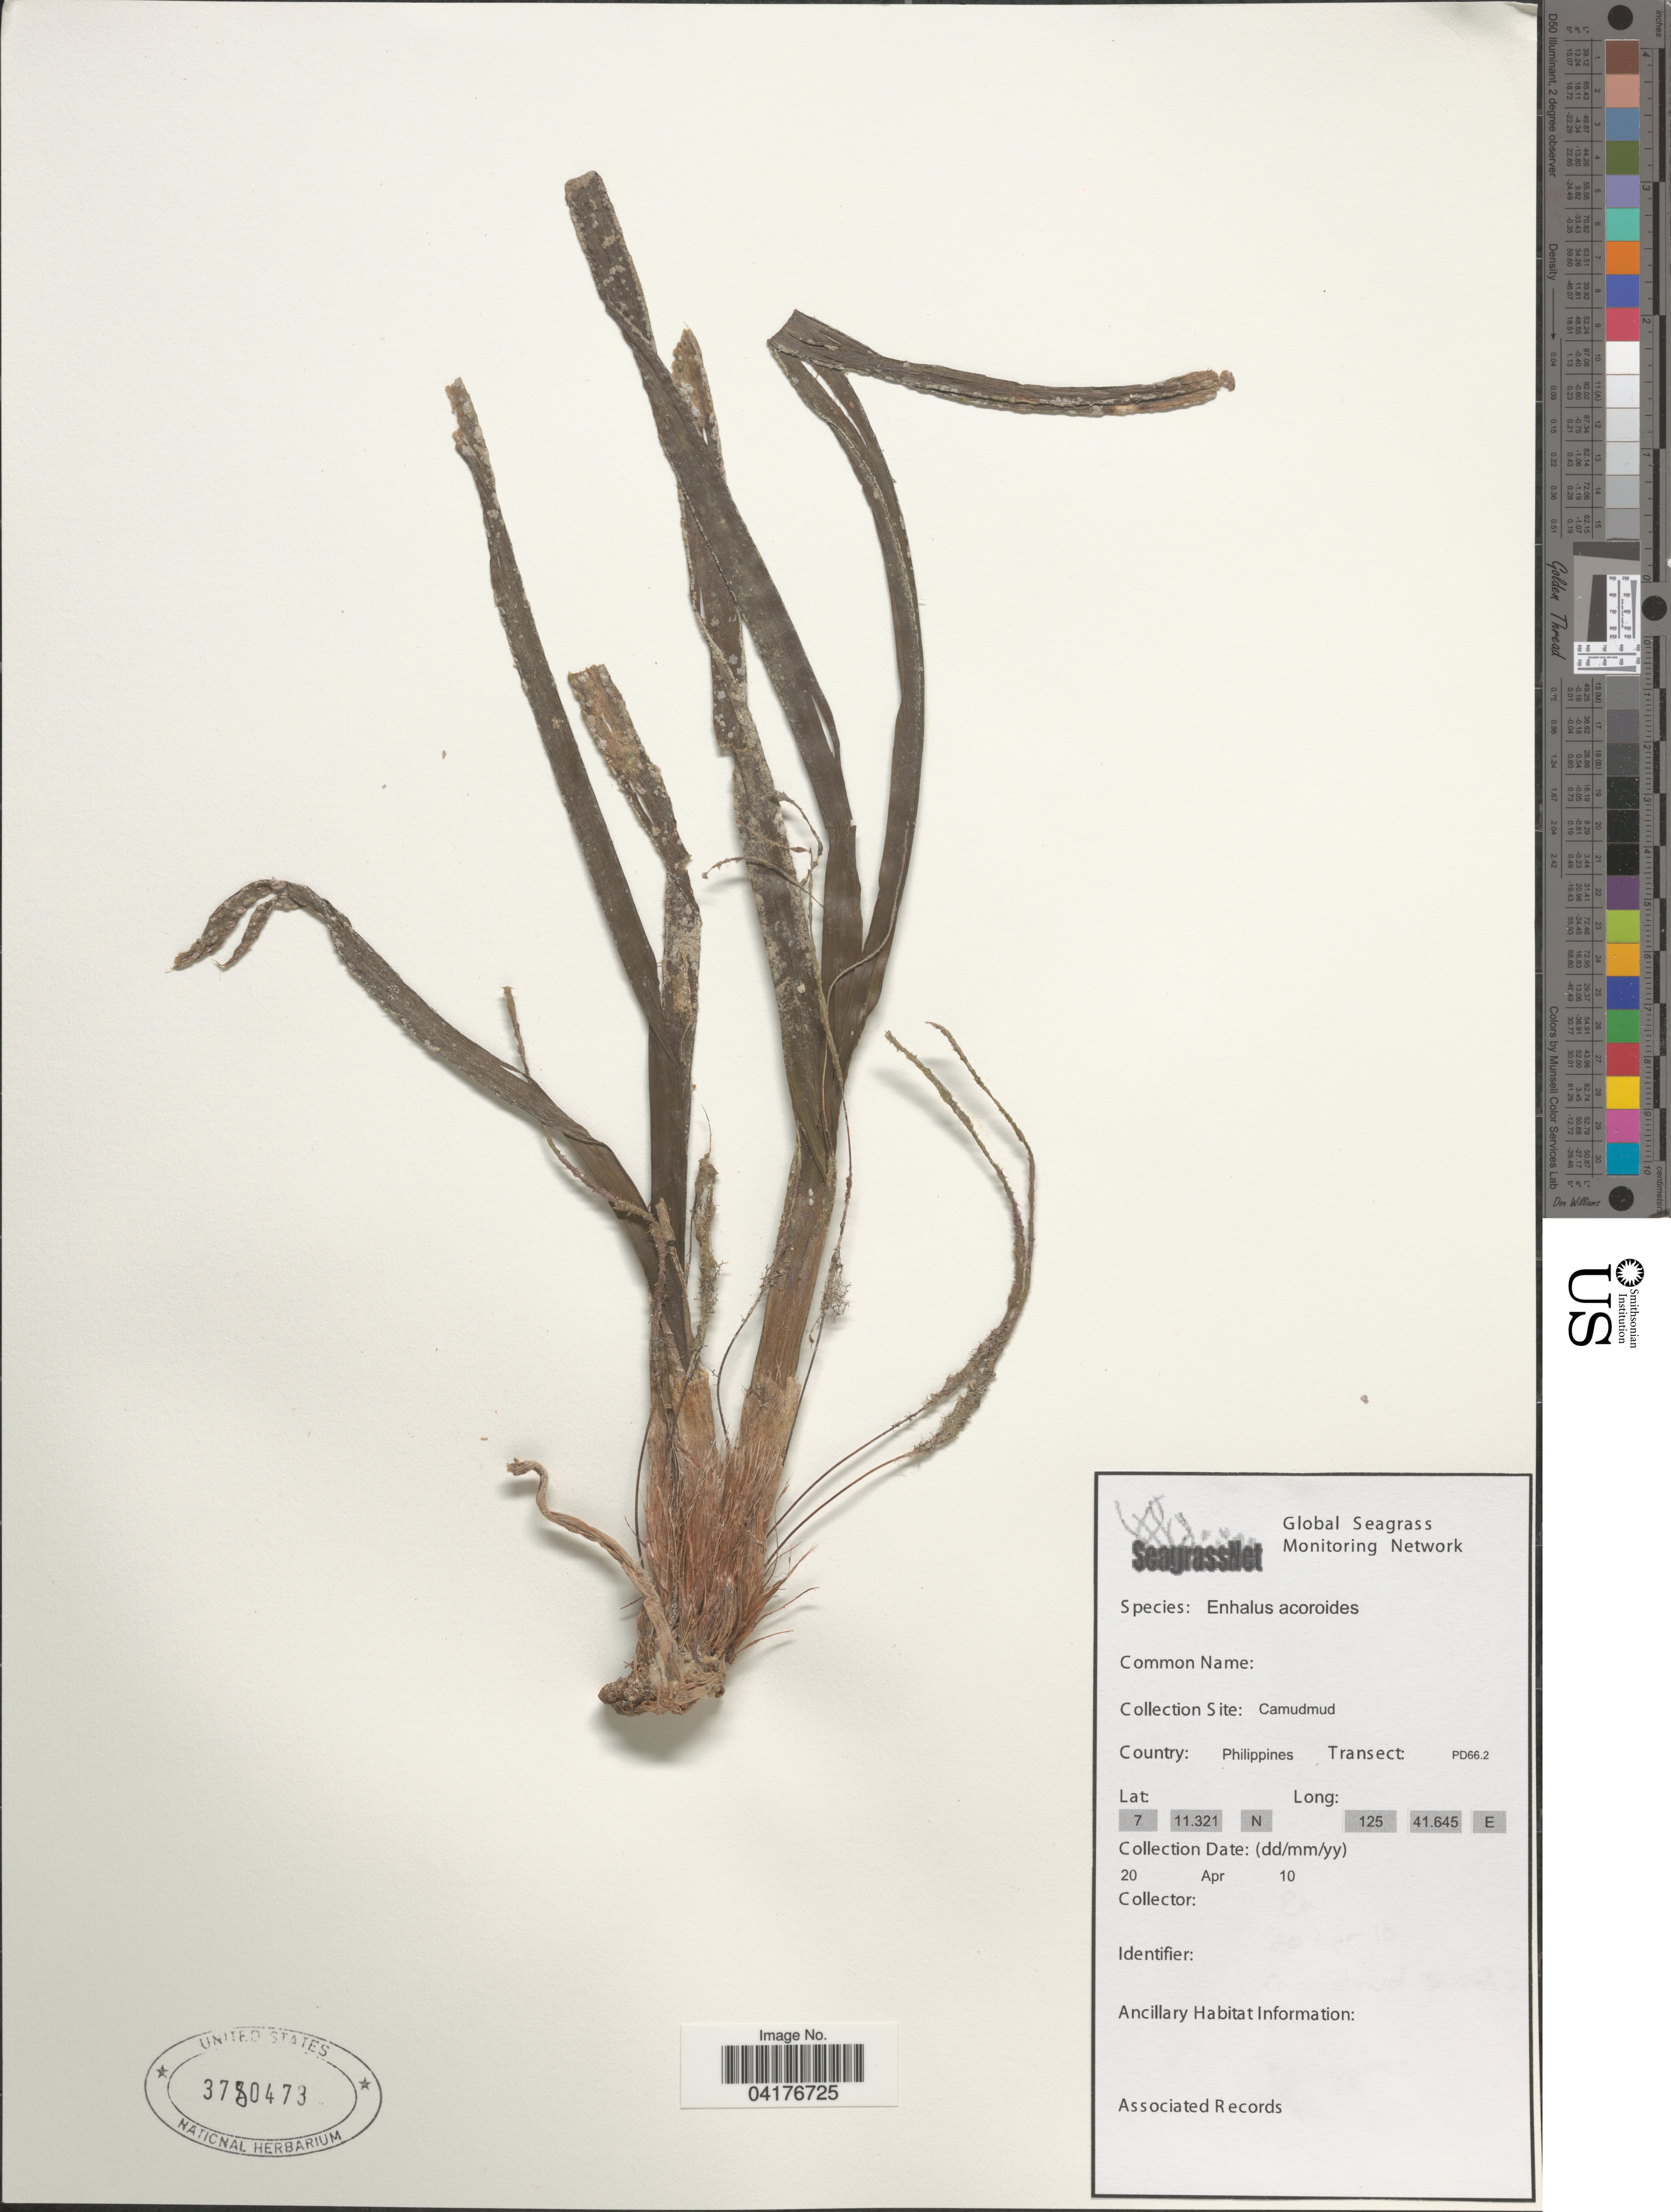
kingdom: Plantae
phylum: Tracheophyta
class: Liliopsida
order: Alismatales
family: Hydrocharitaceae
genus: Enhalus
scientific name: Enhalus acoroides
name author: (L. f.) Royle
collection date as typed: Transcribed d/m/y: 20/4/10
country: Philippines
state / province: Davao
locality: Camudmud. Transect: PD66.2.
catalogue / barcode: US 3780473